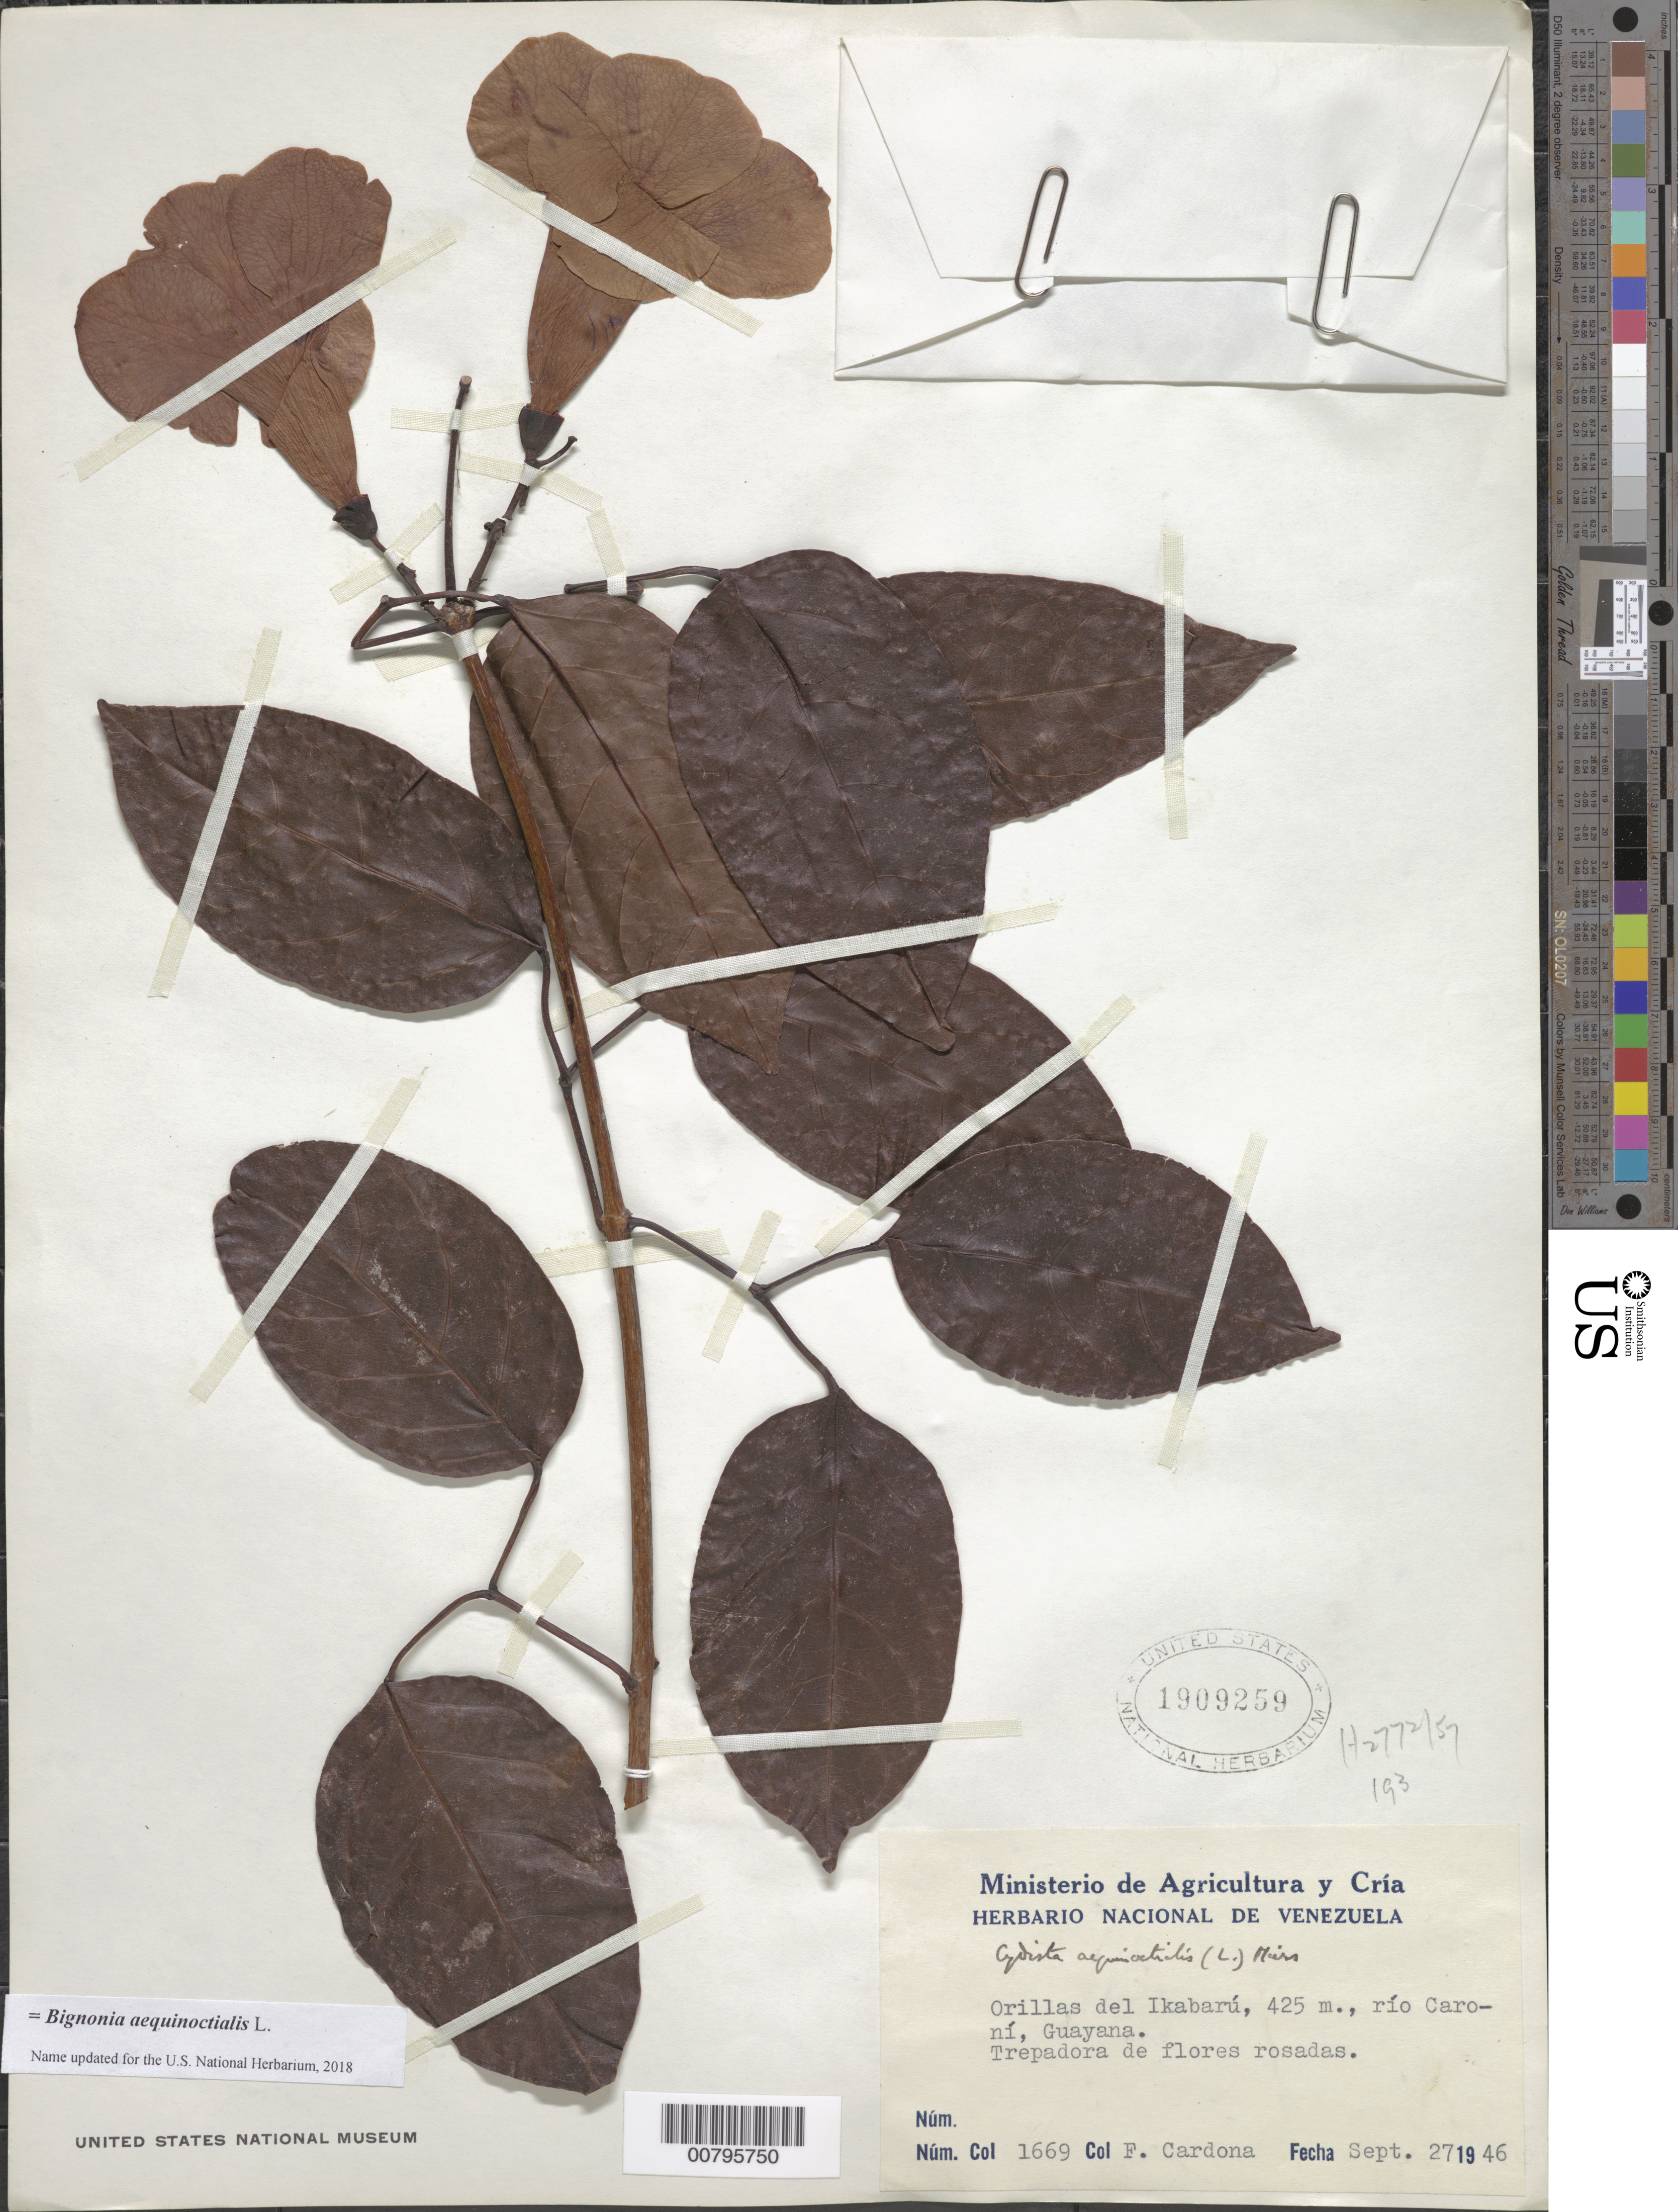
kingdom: Plantae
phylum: Tracheophyta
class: Magnoliopsida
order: Lamiales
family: Bignoniaceae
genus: Bignonia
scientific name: Bignonia aequinoctialis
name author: L.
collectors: F. Cardona Puig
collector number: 1669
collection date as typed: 27-Sep-46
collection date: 1946-09-27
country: Venezuela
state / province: Bolívar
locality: Río Ikabarú, Caroní (Guayana)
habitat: Orillas del rio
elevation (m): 425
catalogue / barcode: US 1909259